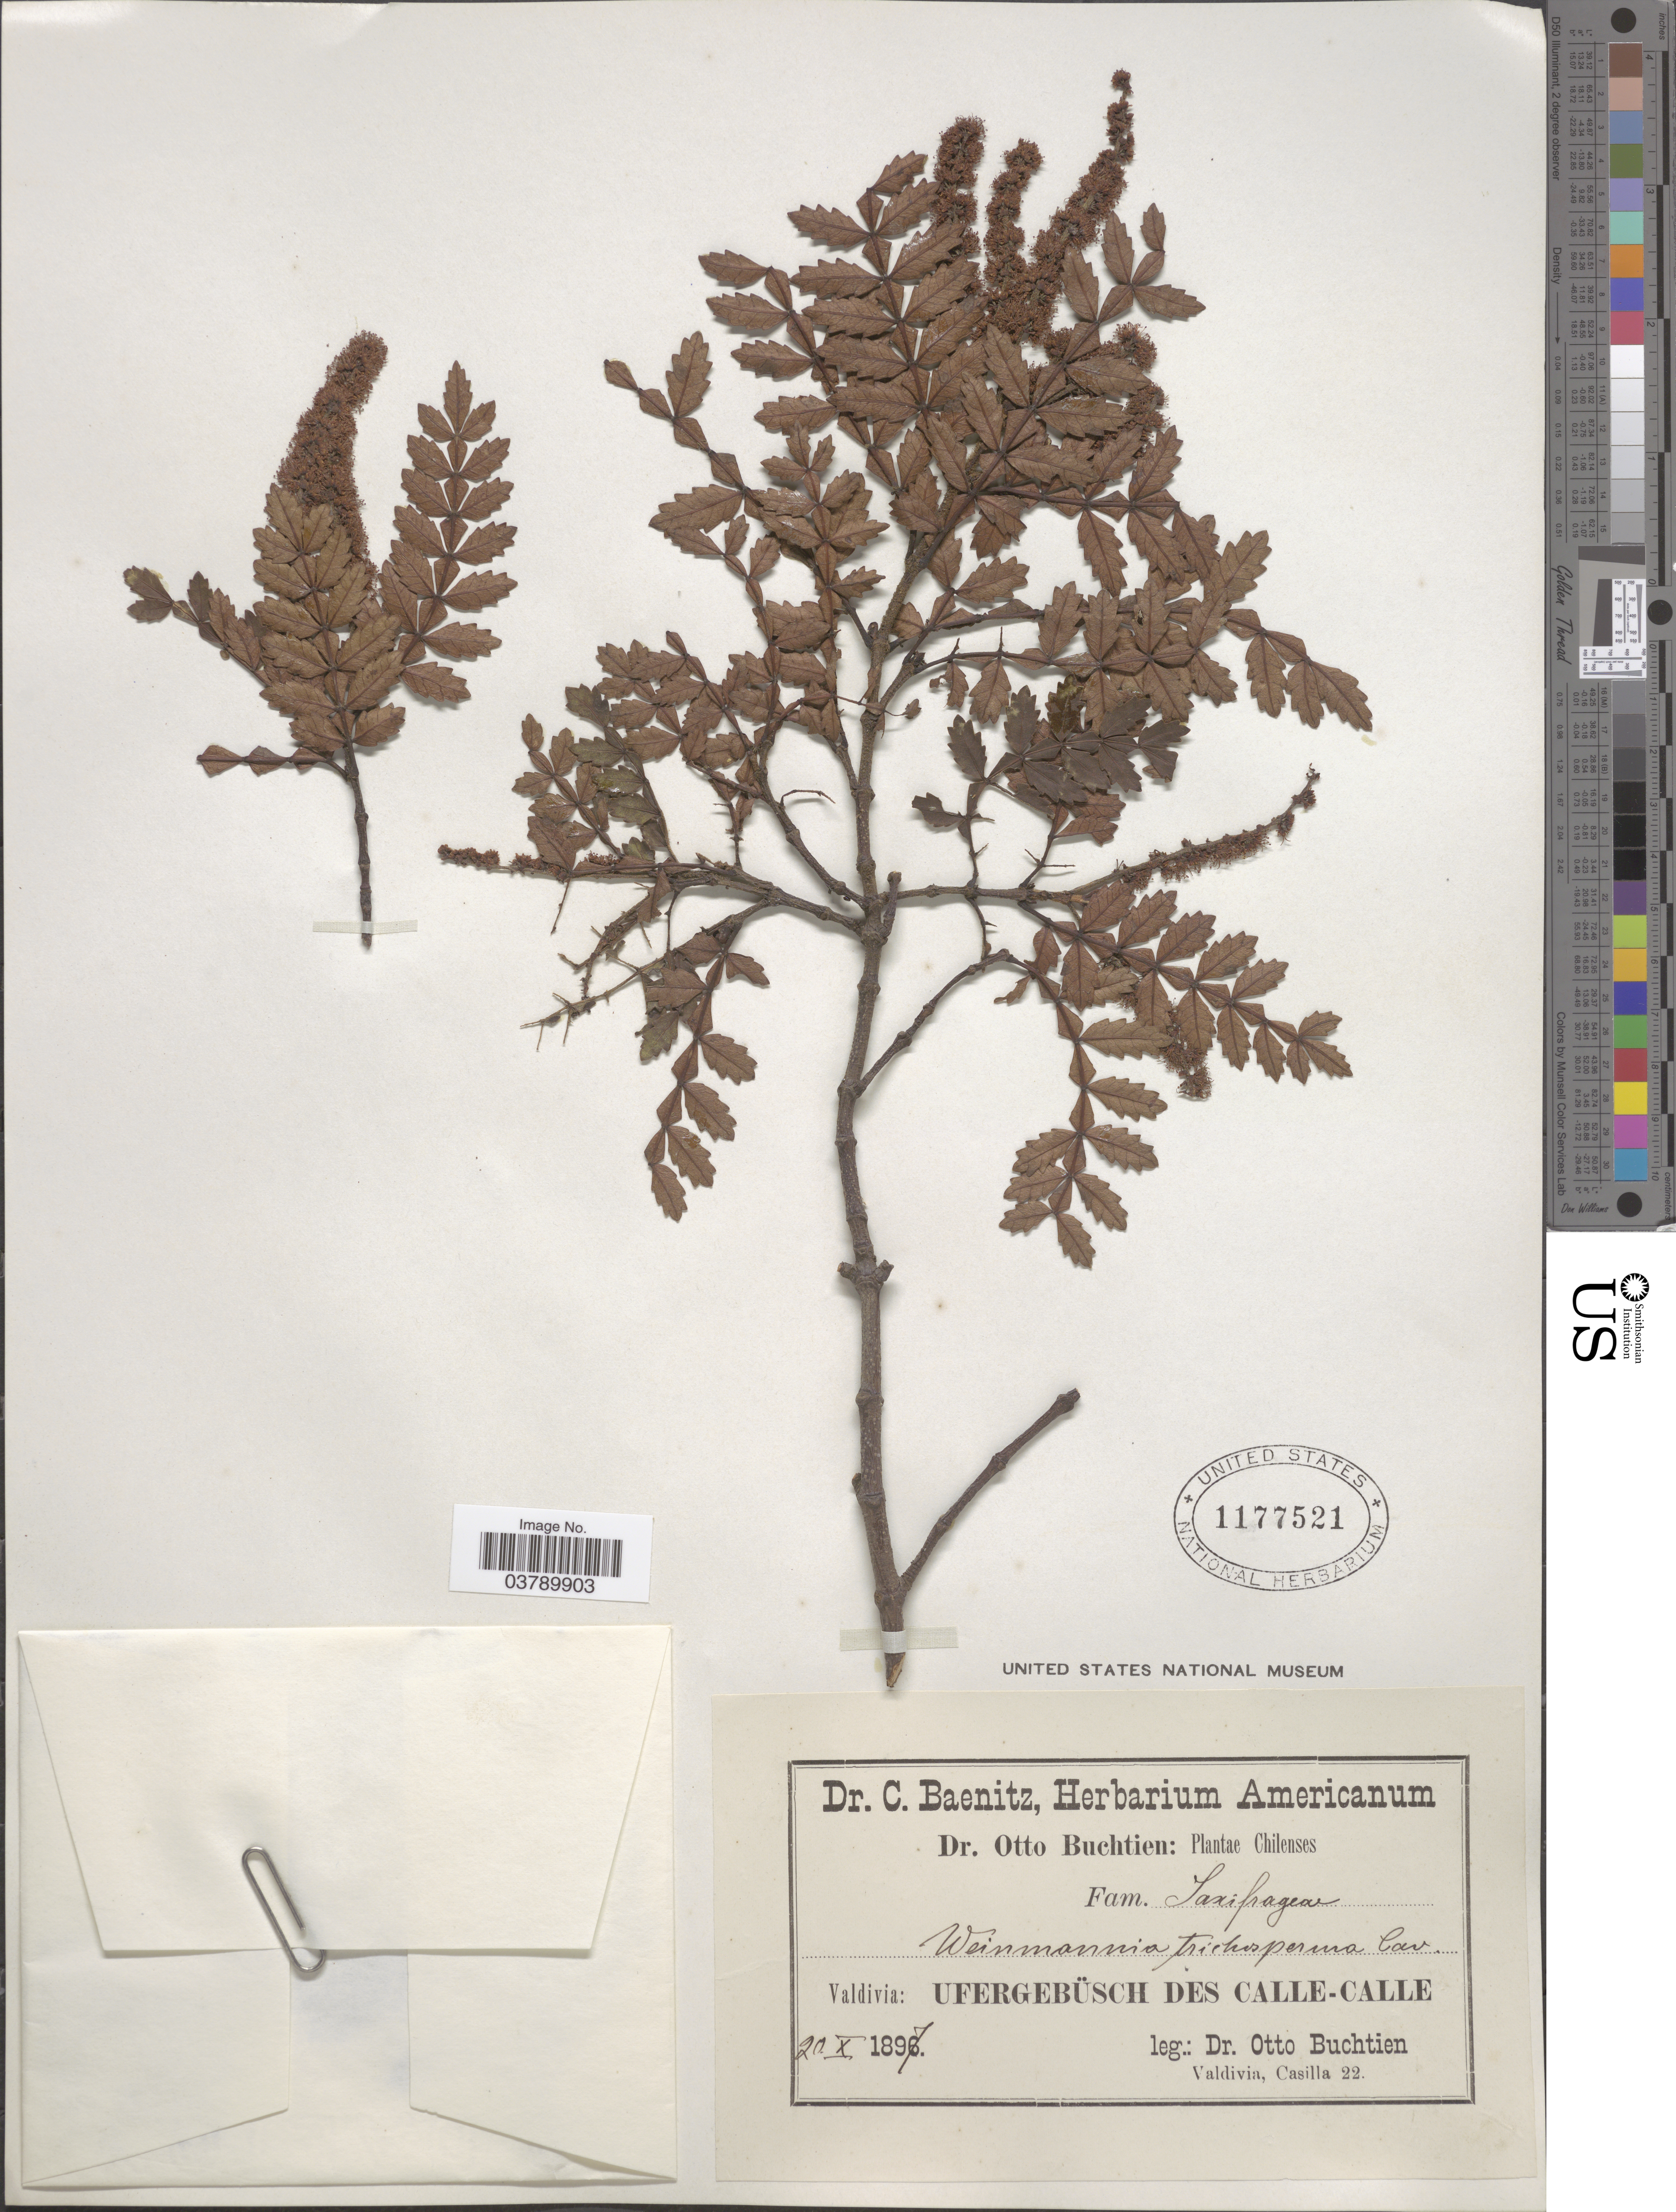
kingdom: Plantae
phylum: Tracheophyta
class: Magnoliopsida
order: Oxalidales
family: Cunoniaceae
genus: Weinmannia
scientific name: Weinmannia trichosperma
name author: Cav.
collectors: O. Buchtien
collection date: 1897-10-20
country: Chile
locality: Valdivia: Ufergebüsch des Calle-Calle.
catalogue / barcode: US 1177521